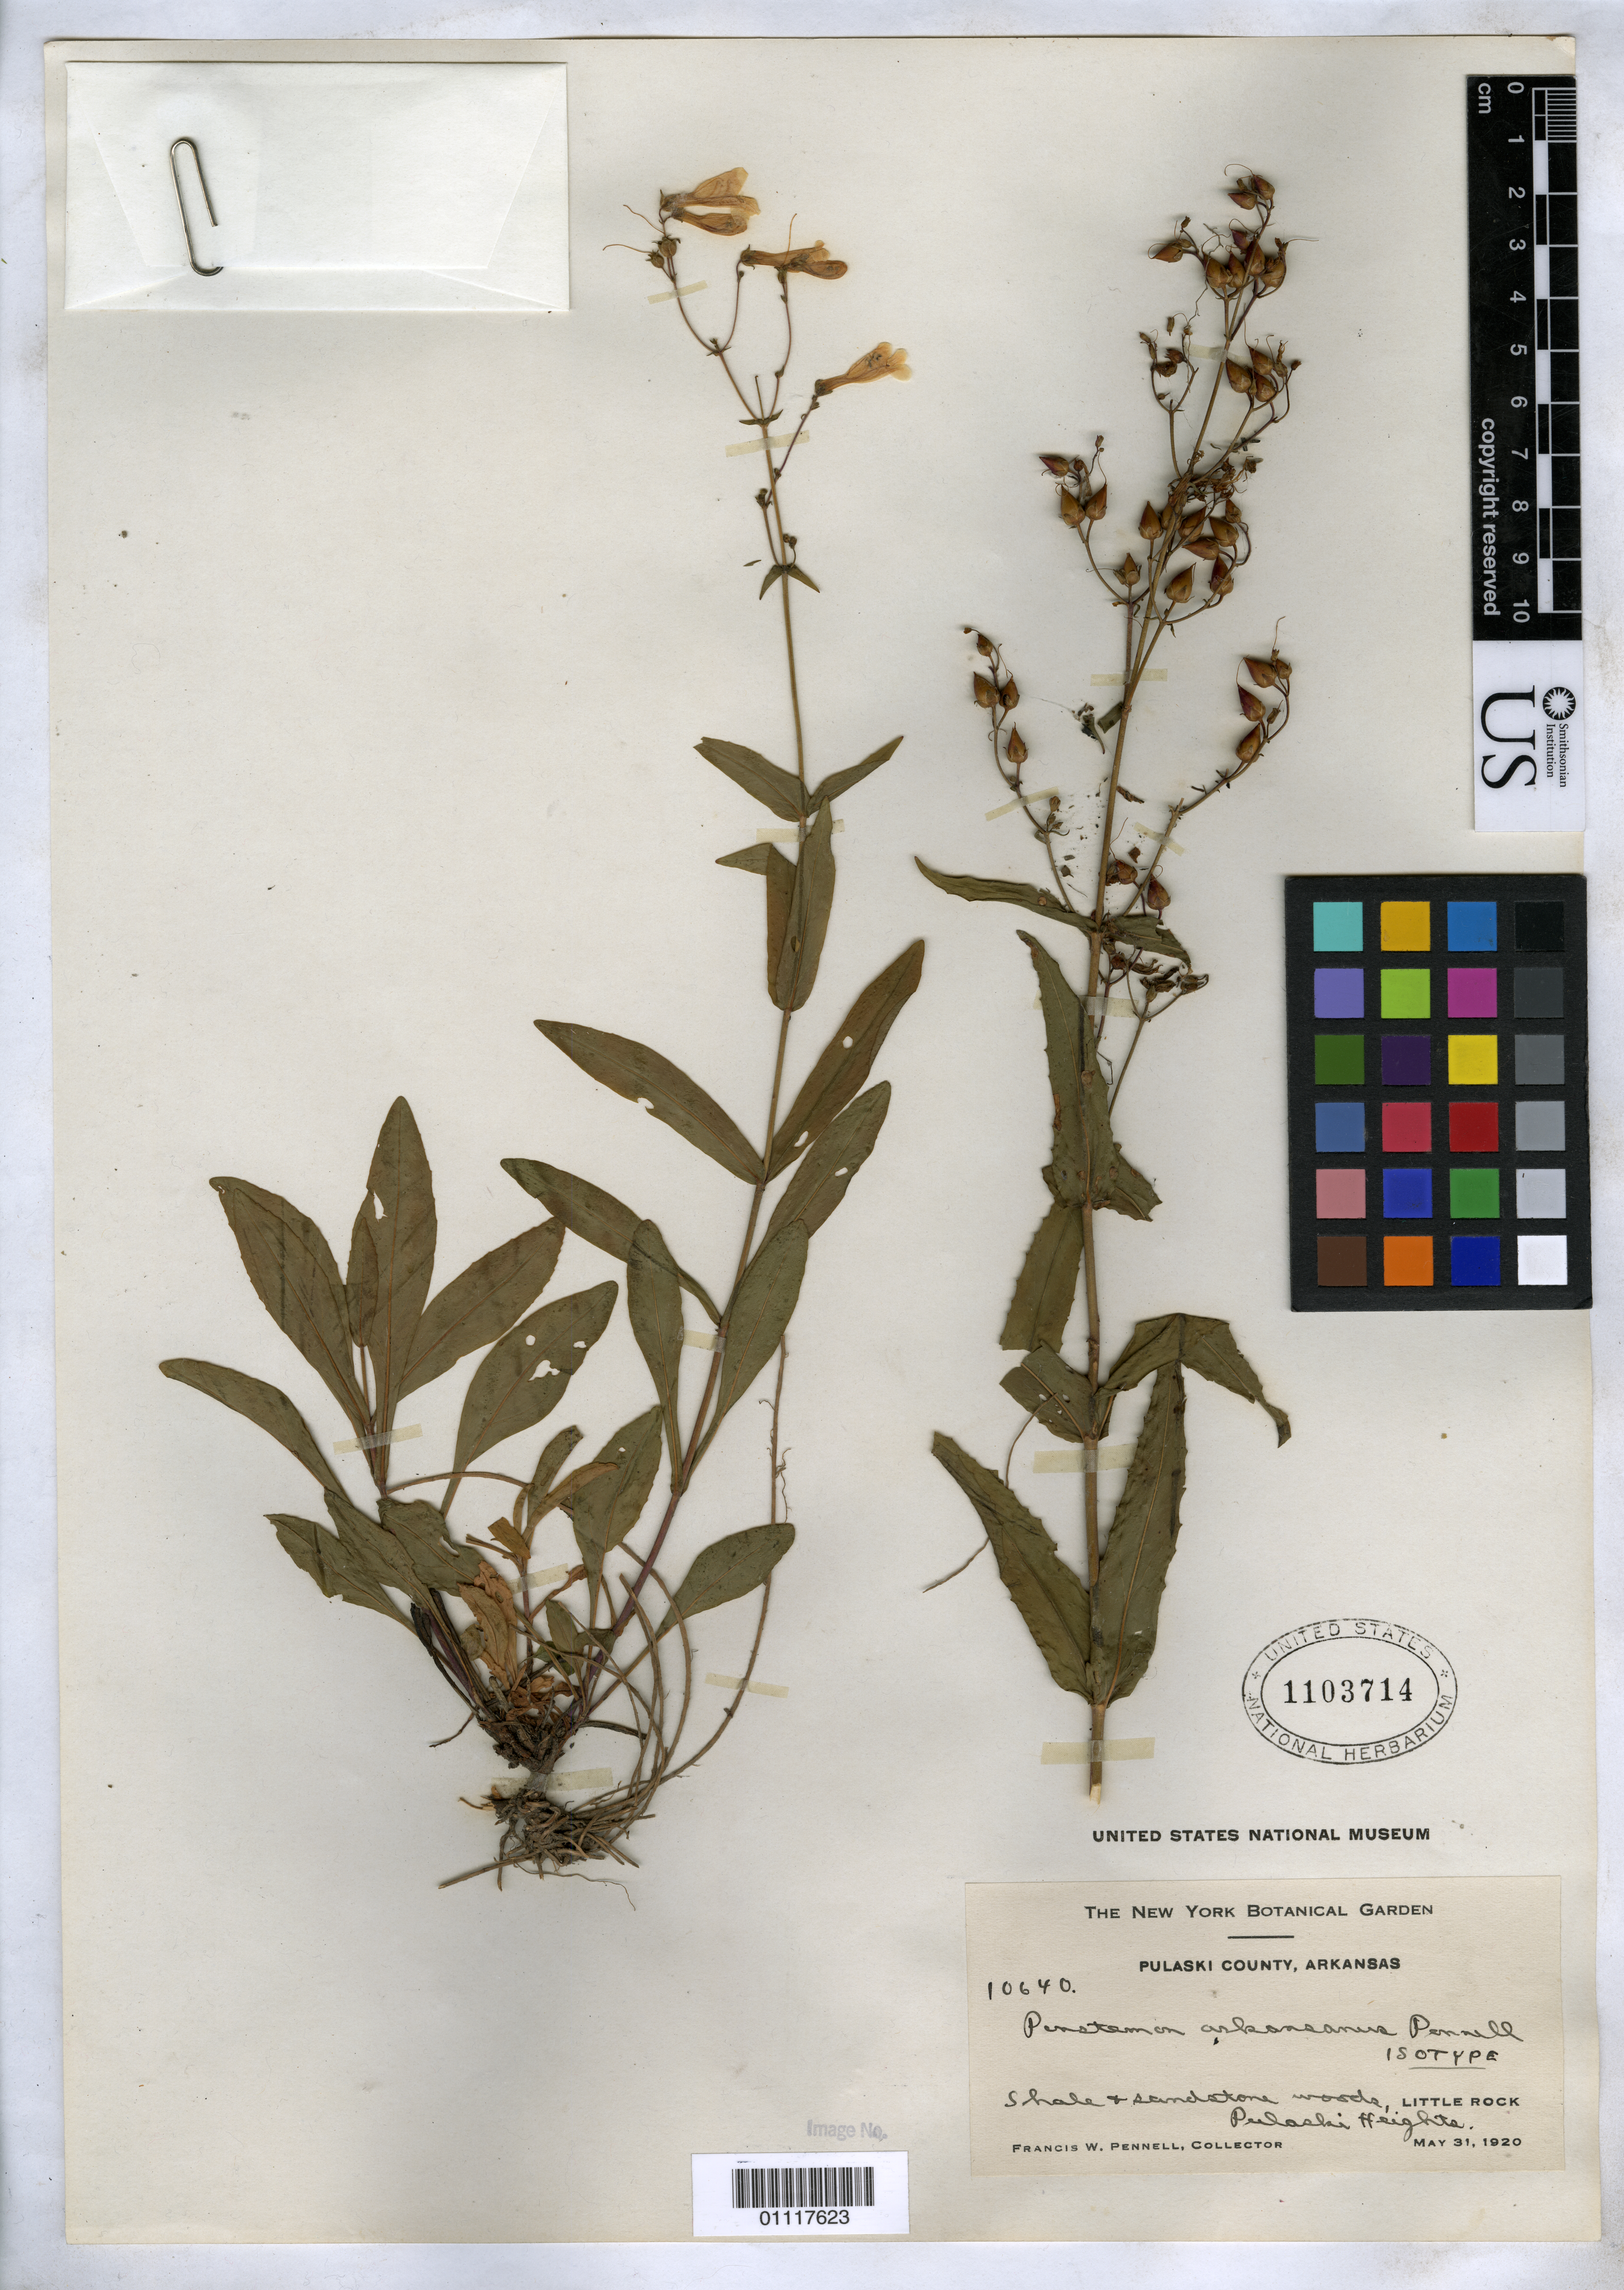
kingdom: Plantae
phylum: Tracheophyta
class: Magnoliopsida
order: Lamiales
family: Plantaginaceae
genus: Penstemon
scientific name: Penstemon arkansanus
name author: Pennell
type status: Isotype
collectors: F. W. Pennell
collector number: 10640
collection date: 1920-05-31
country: United States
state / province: Arkansas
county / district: Pulaski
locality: Pulaski Heights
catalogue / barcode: US 1103714